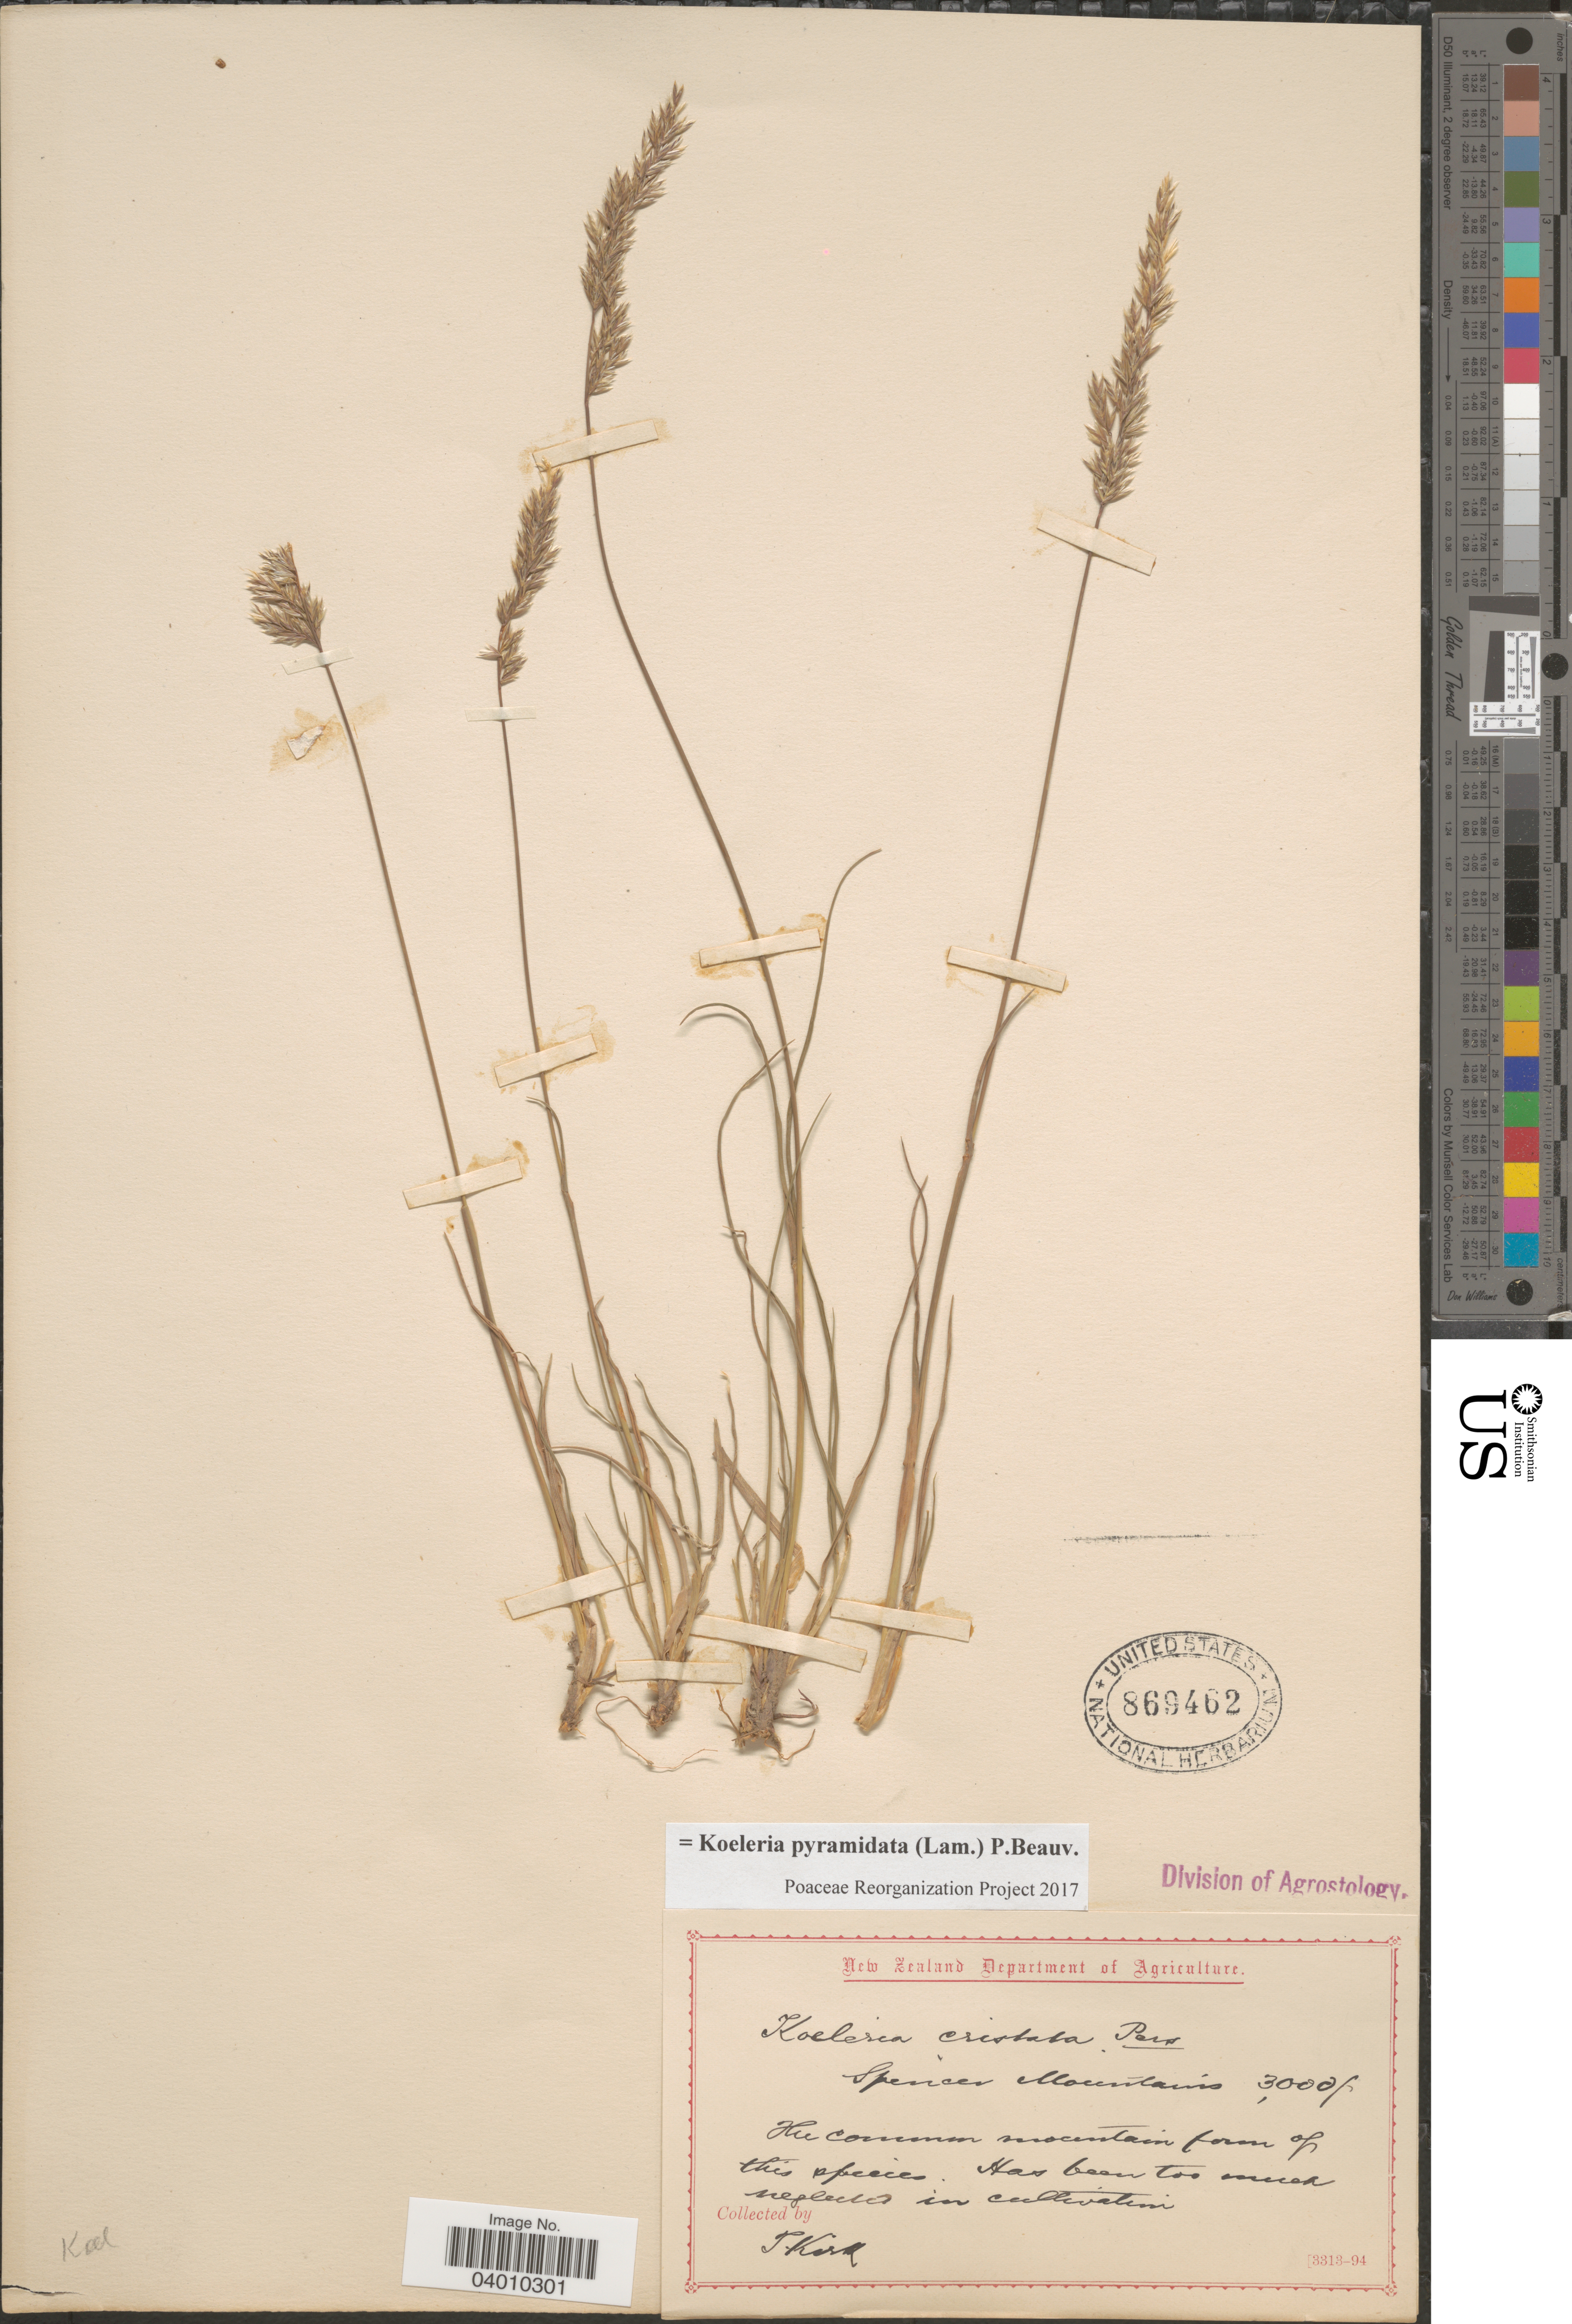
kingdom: Plantae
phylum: Tracheophyta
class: Liliopsida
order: Poales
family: Poaceae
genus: Koeleria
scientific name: Koeleria pyramidata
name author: (Lam.) P. Beauv.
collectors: T. Kirk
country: New Zealand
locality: Spencer Mountains.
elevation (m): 914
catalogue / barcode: US 869462